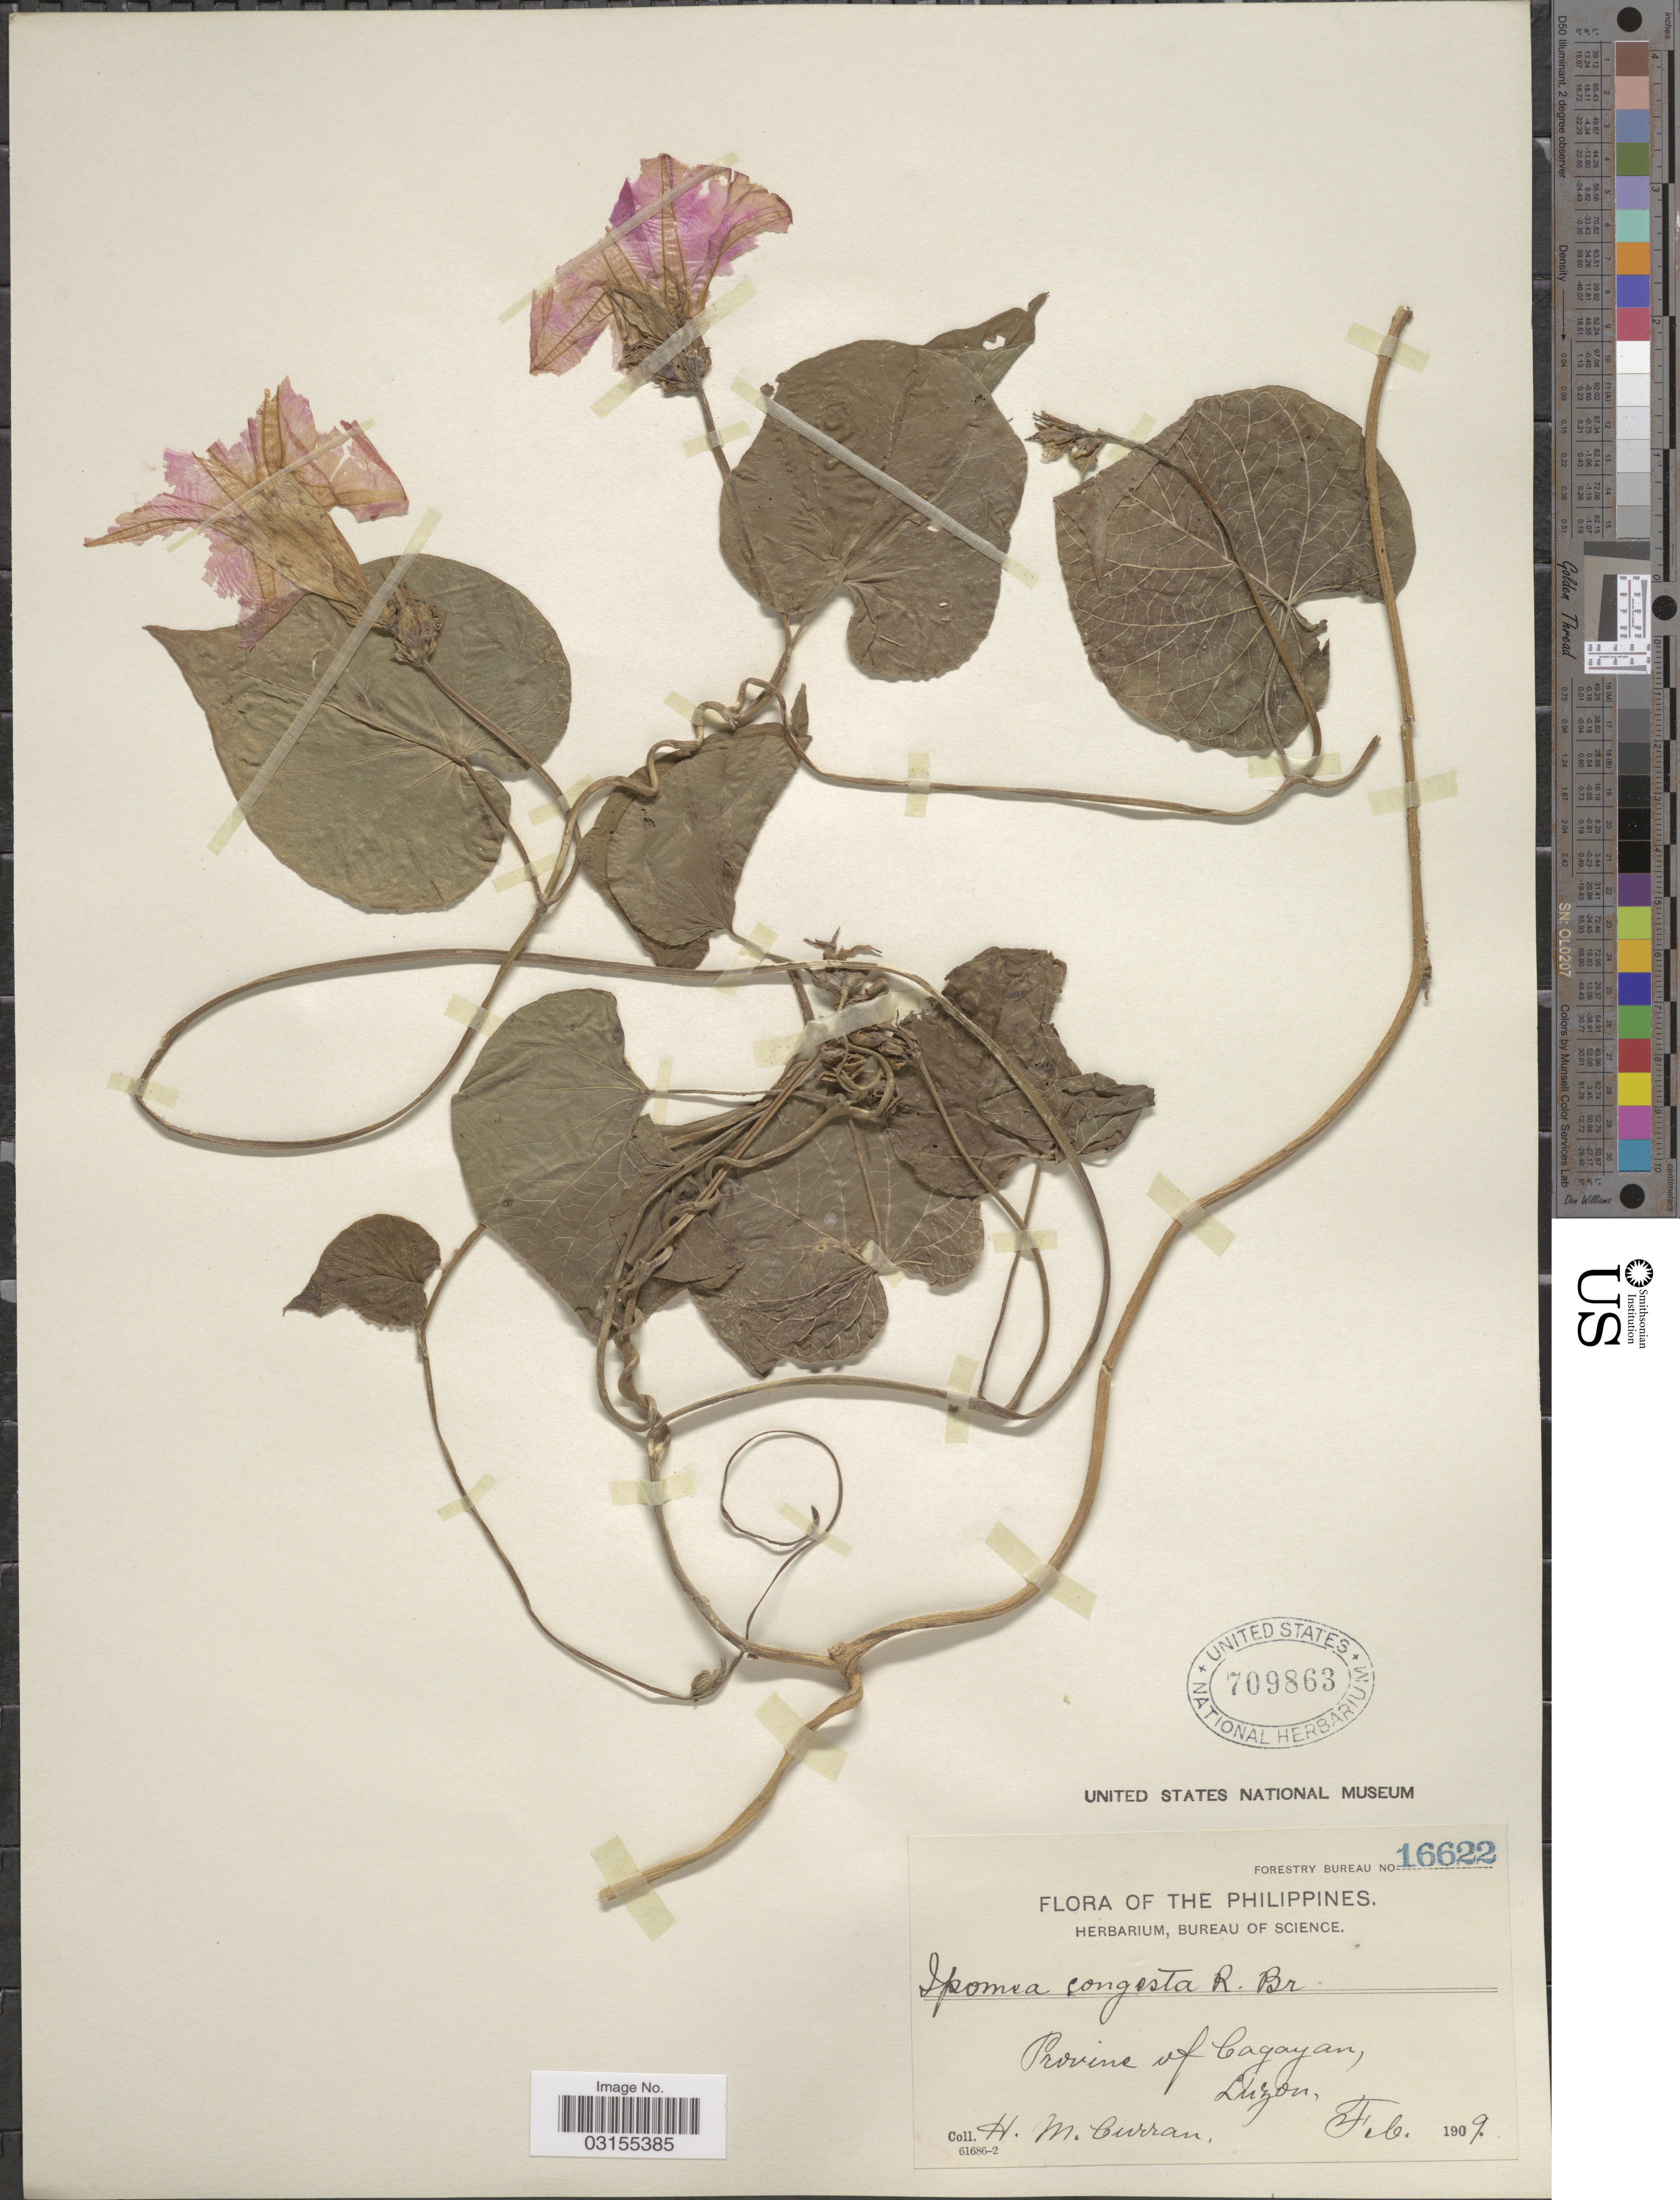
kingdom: Plantae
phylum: Tracheophyta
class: Magnoliopsida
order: Solanales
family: Convolvulaceae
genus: Ipomoea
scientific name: Ipomoea congesta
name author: R. Br.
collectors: H. M. Curran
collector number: Forestry Bureau 16622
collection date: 1909-02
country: Philippines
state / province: Cagayan Valley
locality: Province of Cagayan, Luzon.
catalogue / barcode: US 709863